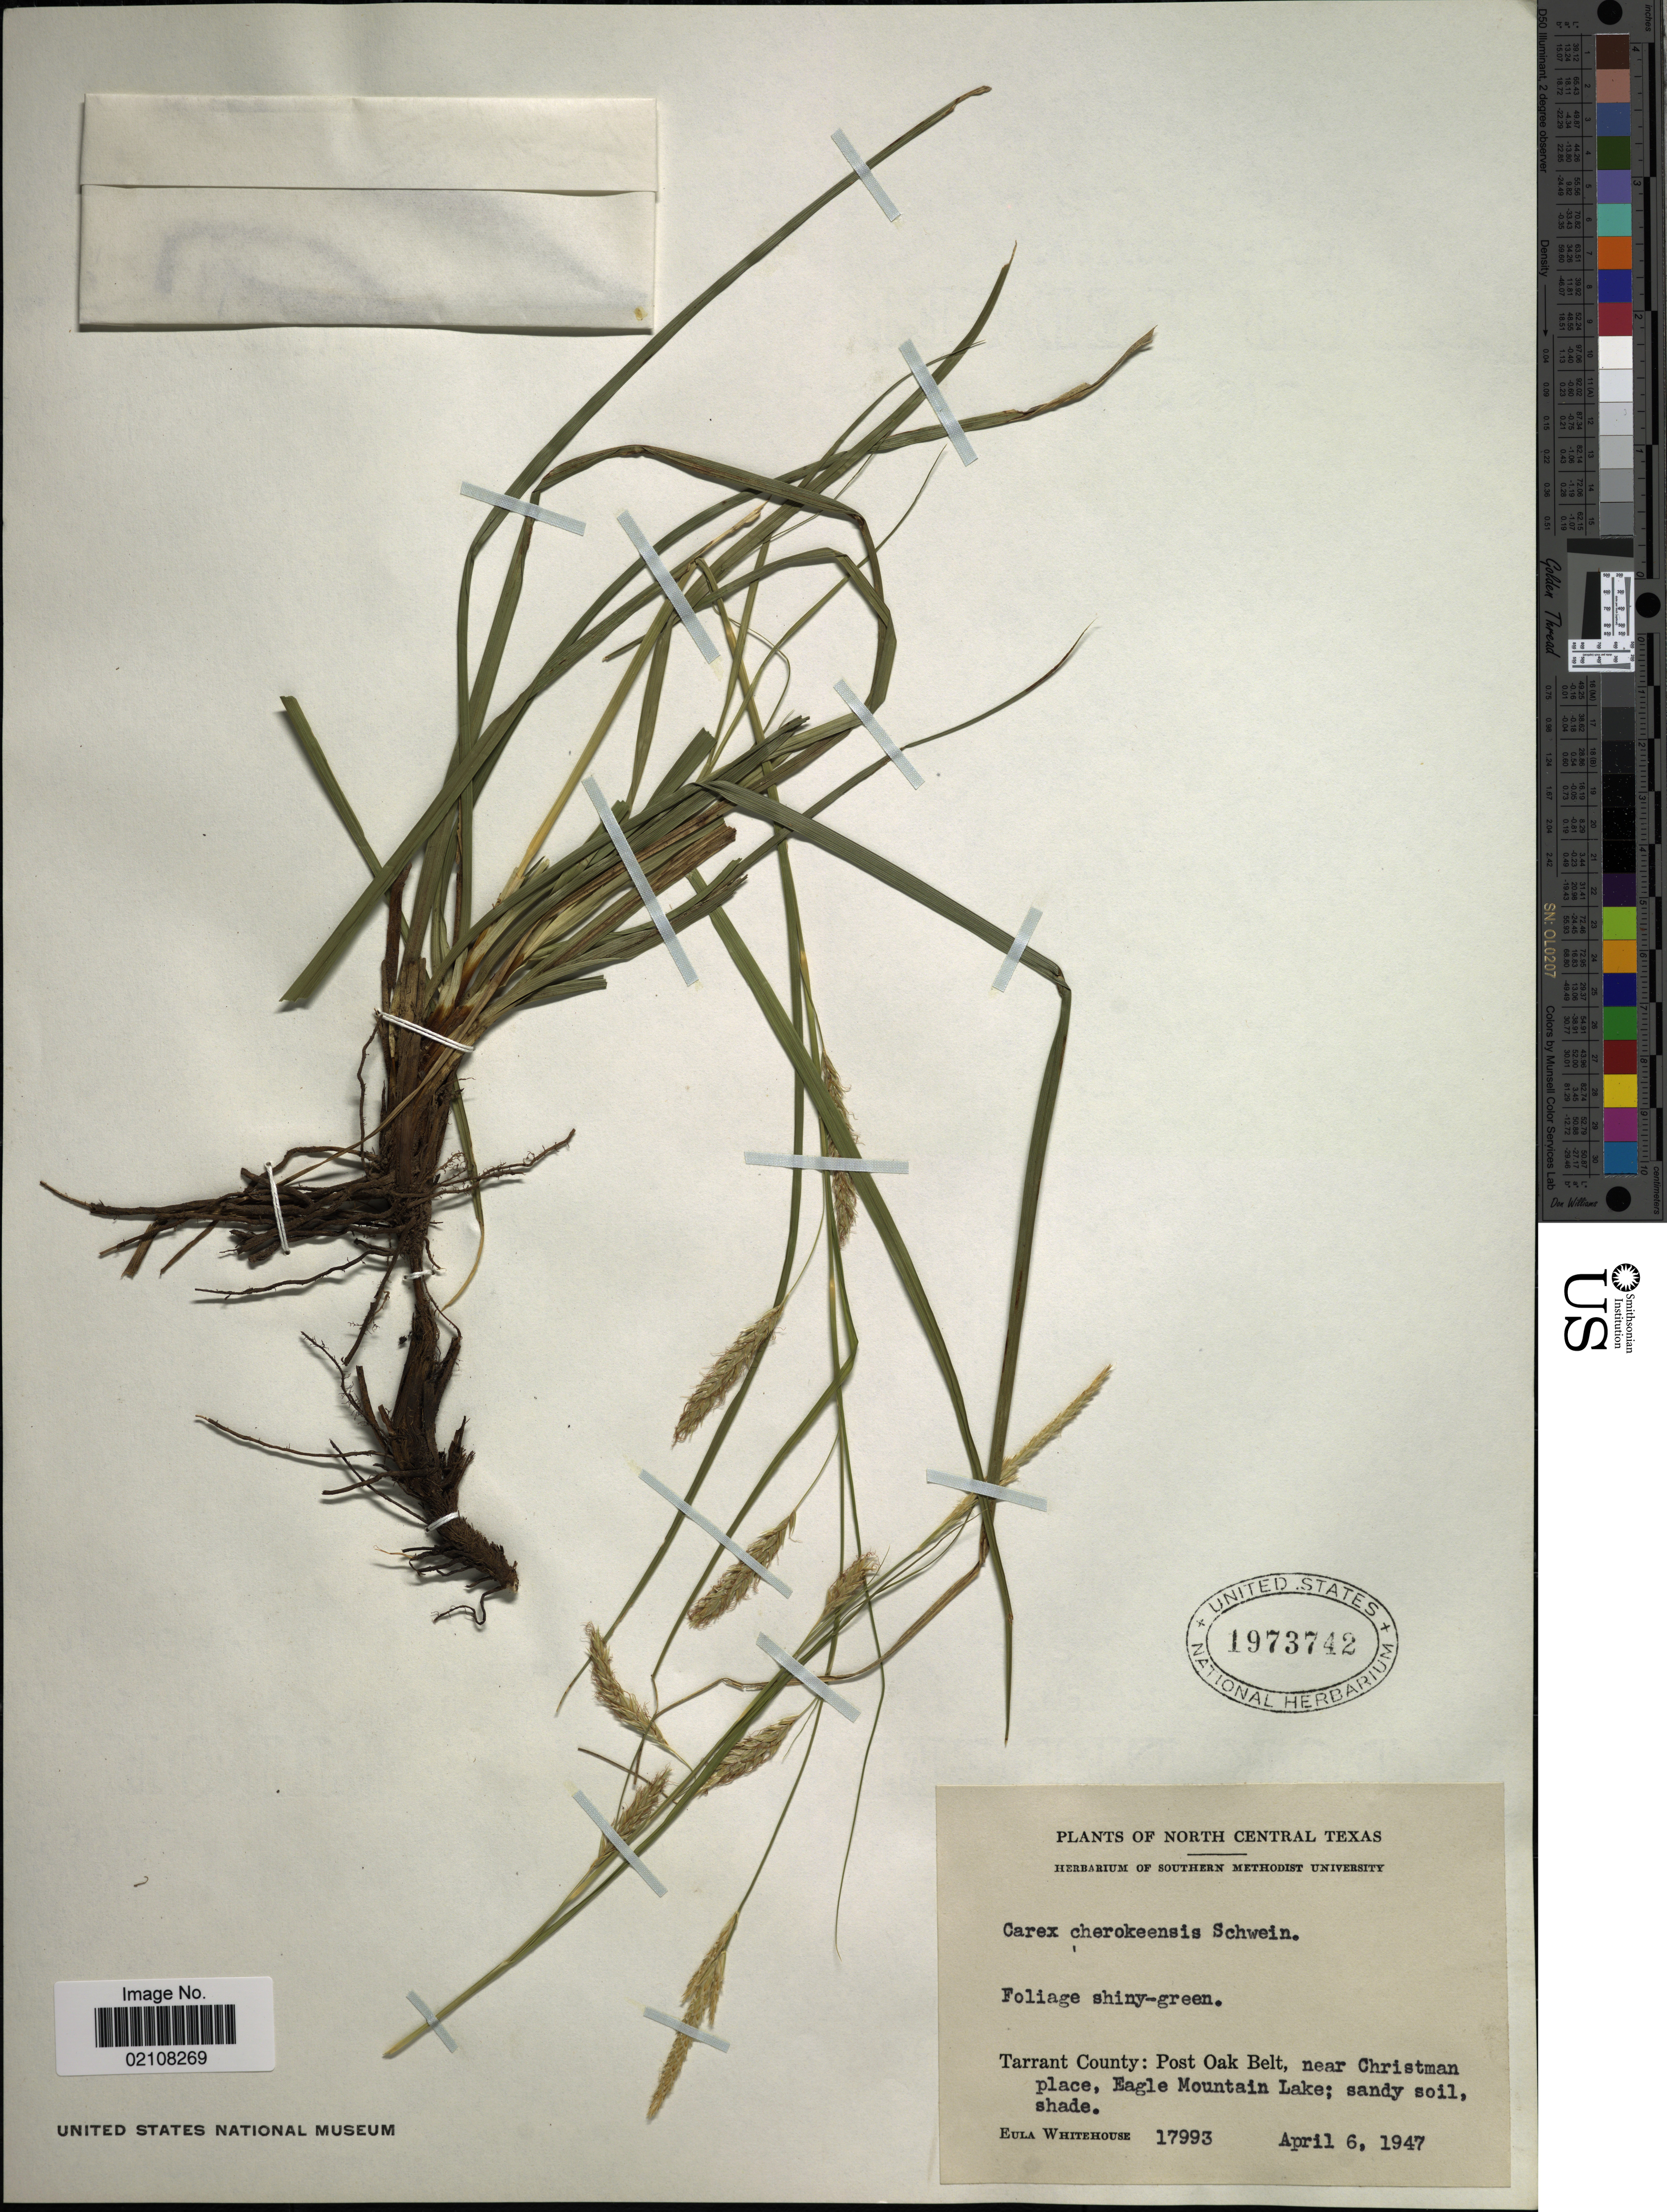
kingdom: Plantae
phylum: Tracheophyta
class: Liliopsida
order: Poales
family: Cyperaceae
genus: Carex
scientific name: Carex cherokeensis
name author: Schwein.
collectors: E. Whitehouse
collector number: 17993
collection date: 1947-04-06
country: United States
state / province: Texas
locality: North Central Texas, Tarrant County: Post Oak Belt, near Christman place, Eagle Mountain Lake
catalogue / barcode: US 1973742